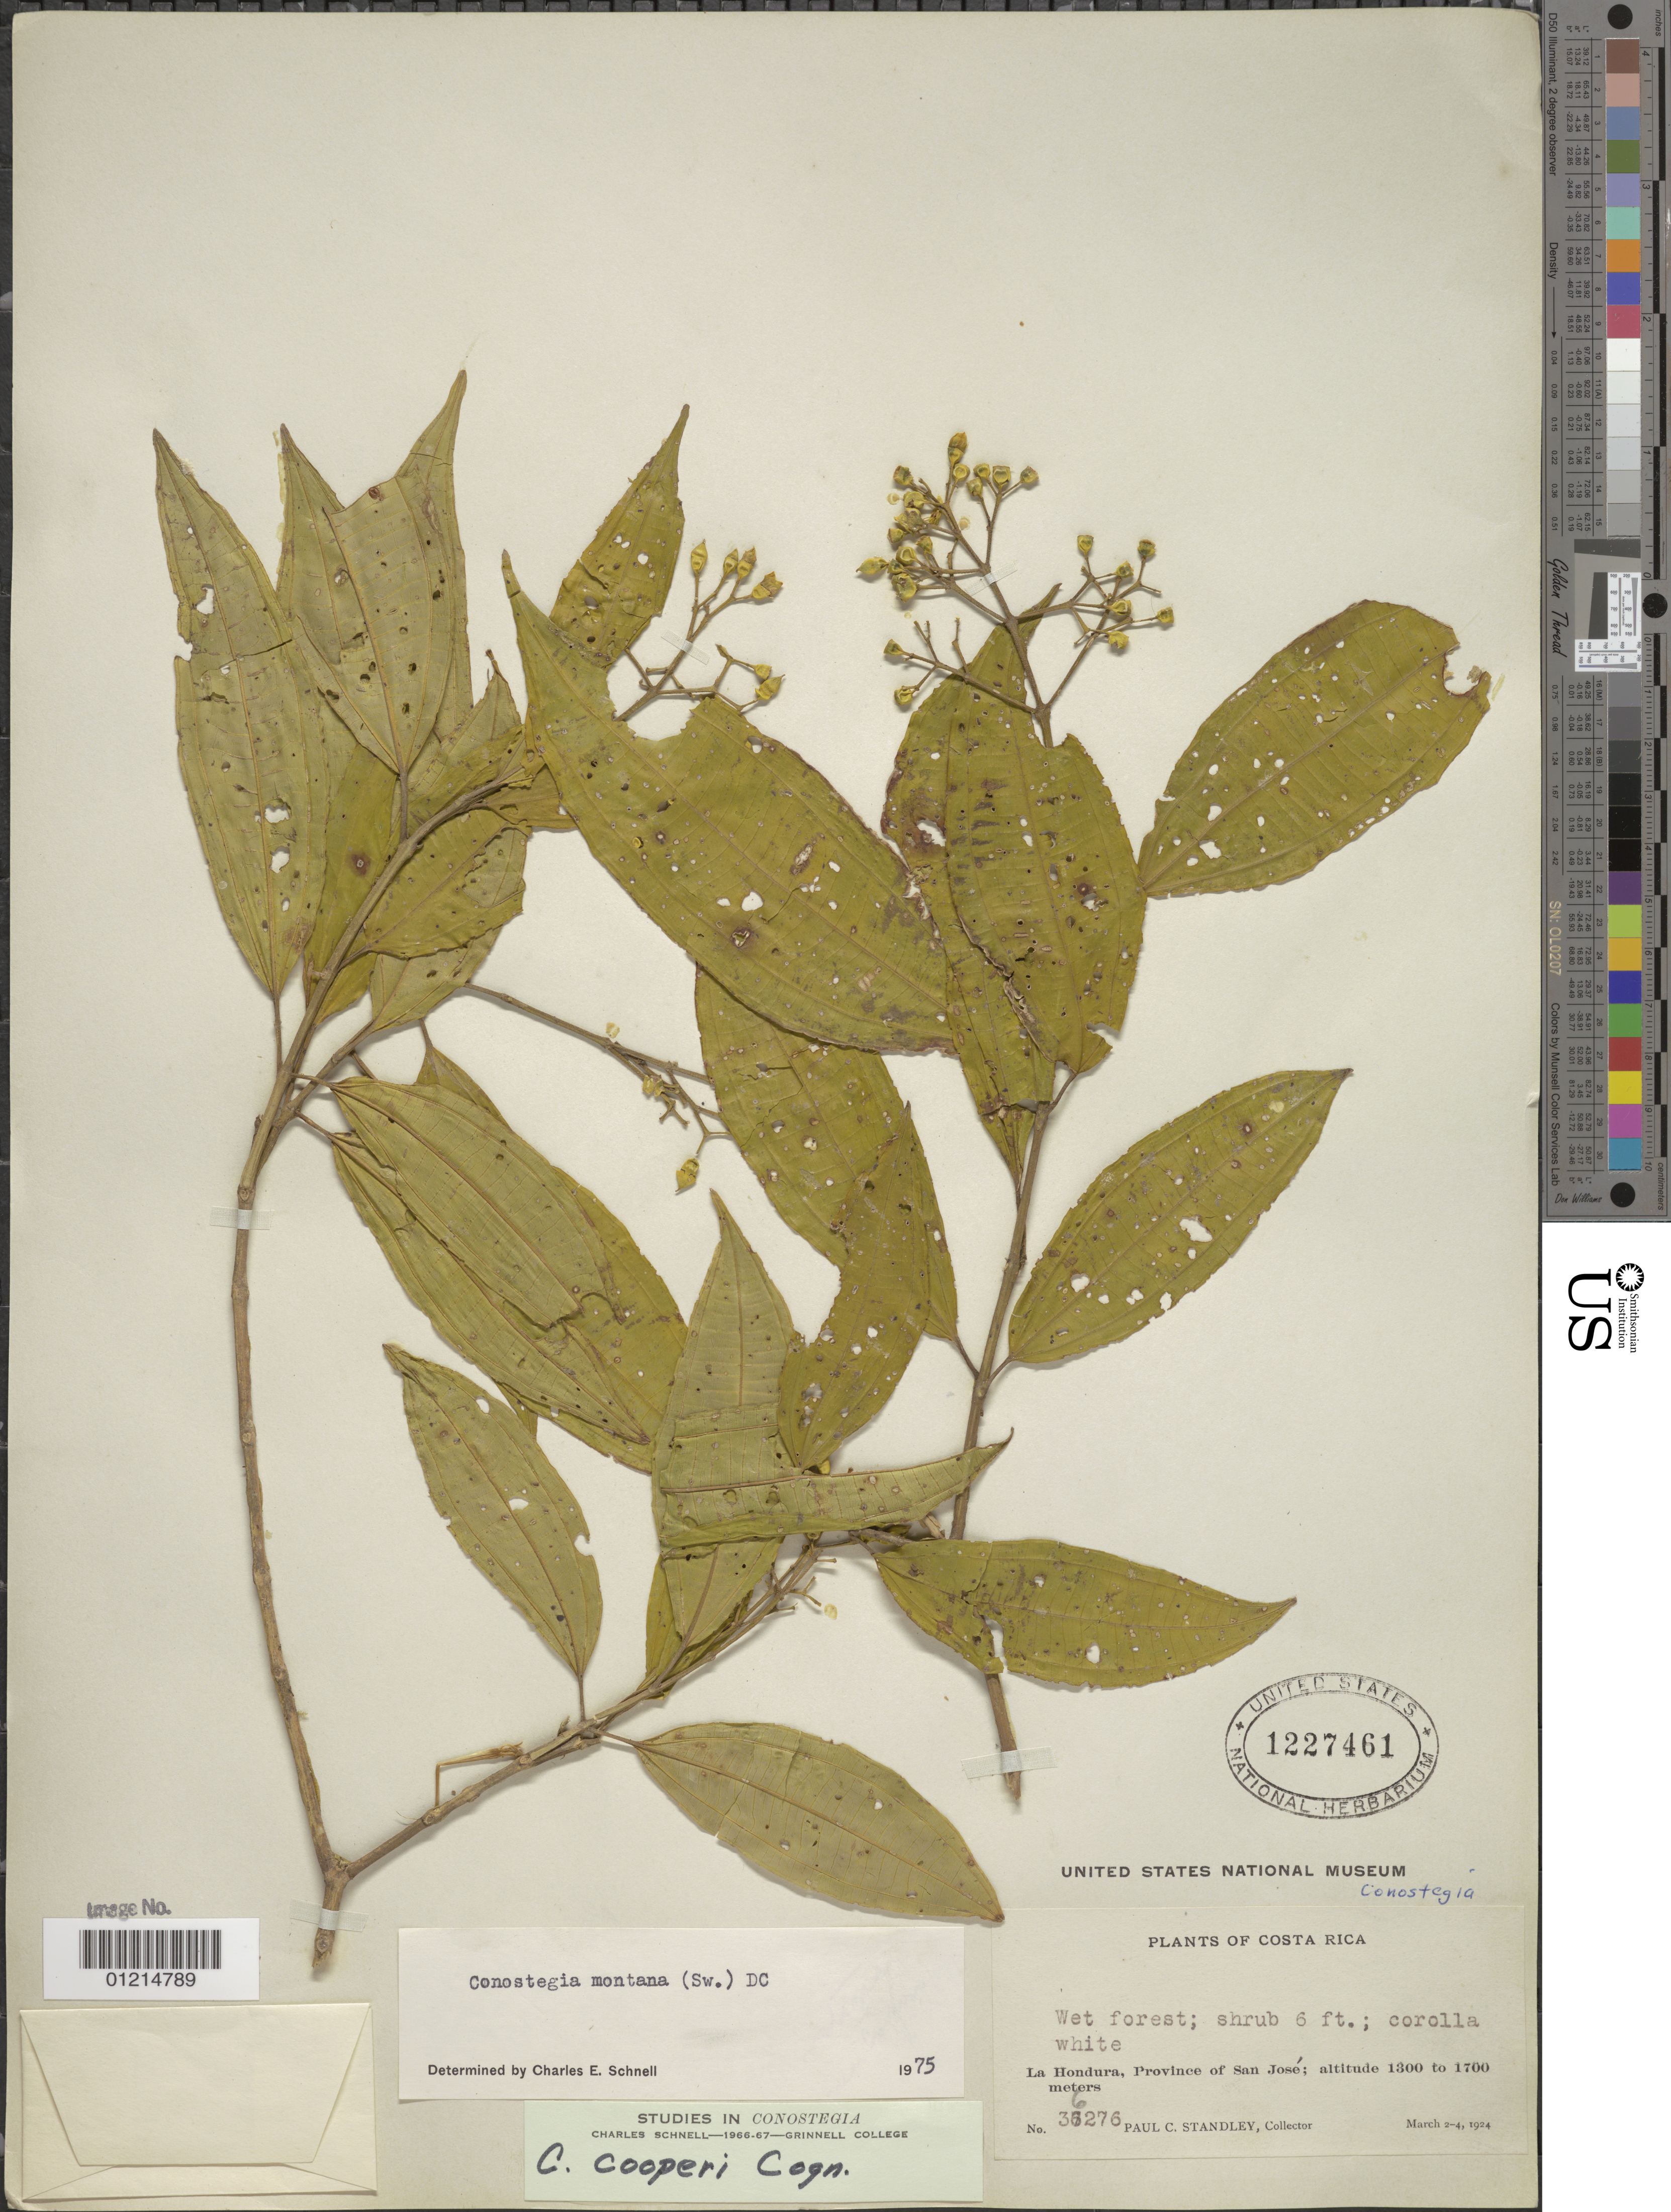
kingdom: Plantae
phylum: Tracheophyta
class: Magnoliopsida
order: Myrtales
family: Melastomataceae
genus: Conostegia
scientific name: Conostegia montana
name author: (Sw.) D. Don ex DC.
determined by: Schnell, C. E.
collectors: P. C. Standley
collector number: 36276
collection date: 1924-03-02/1924-03-04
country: Costa Rica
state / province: San Jose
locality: La Hondura.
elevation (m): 1300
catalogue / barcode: US 1227461